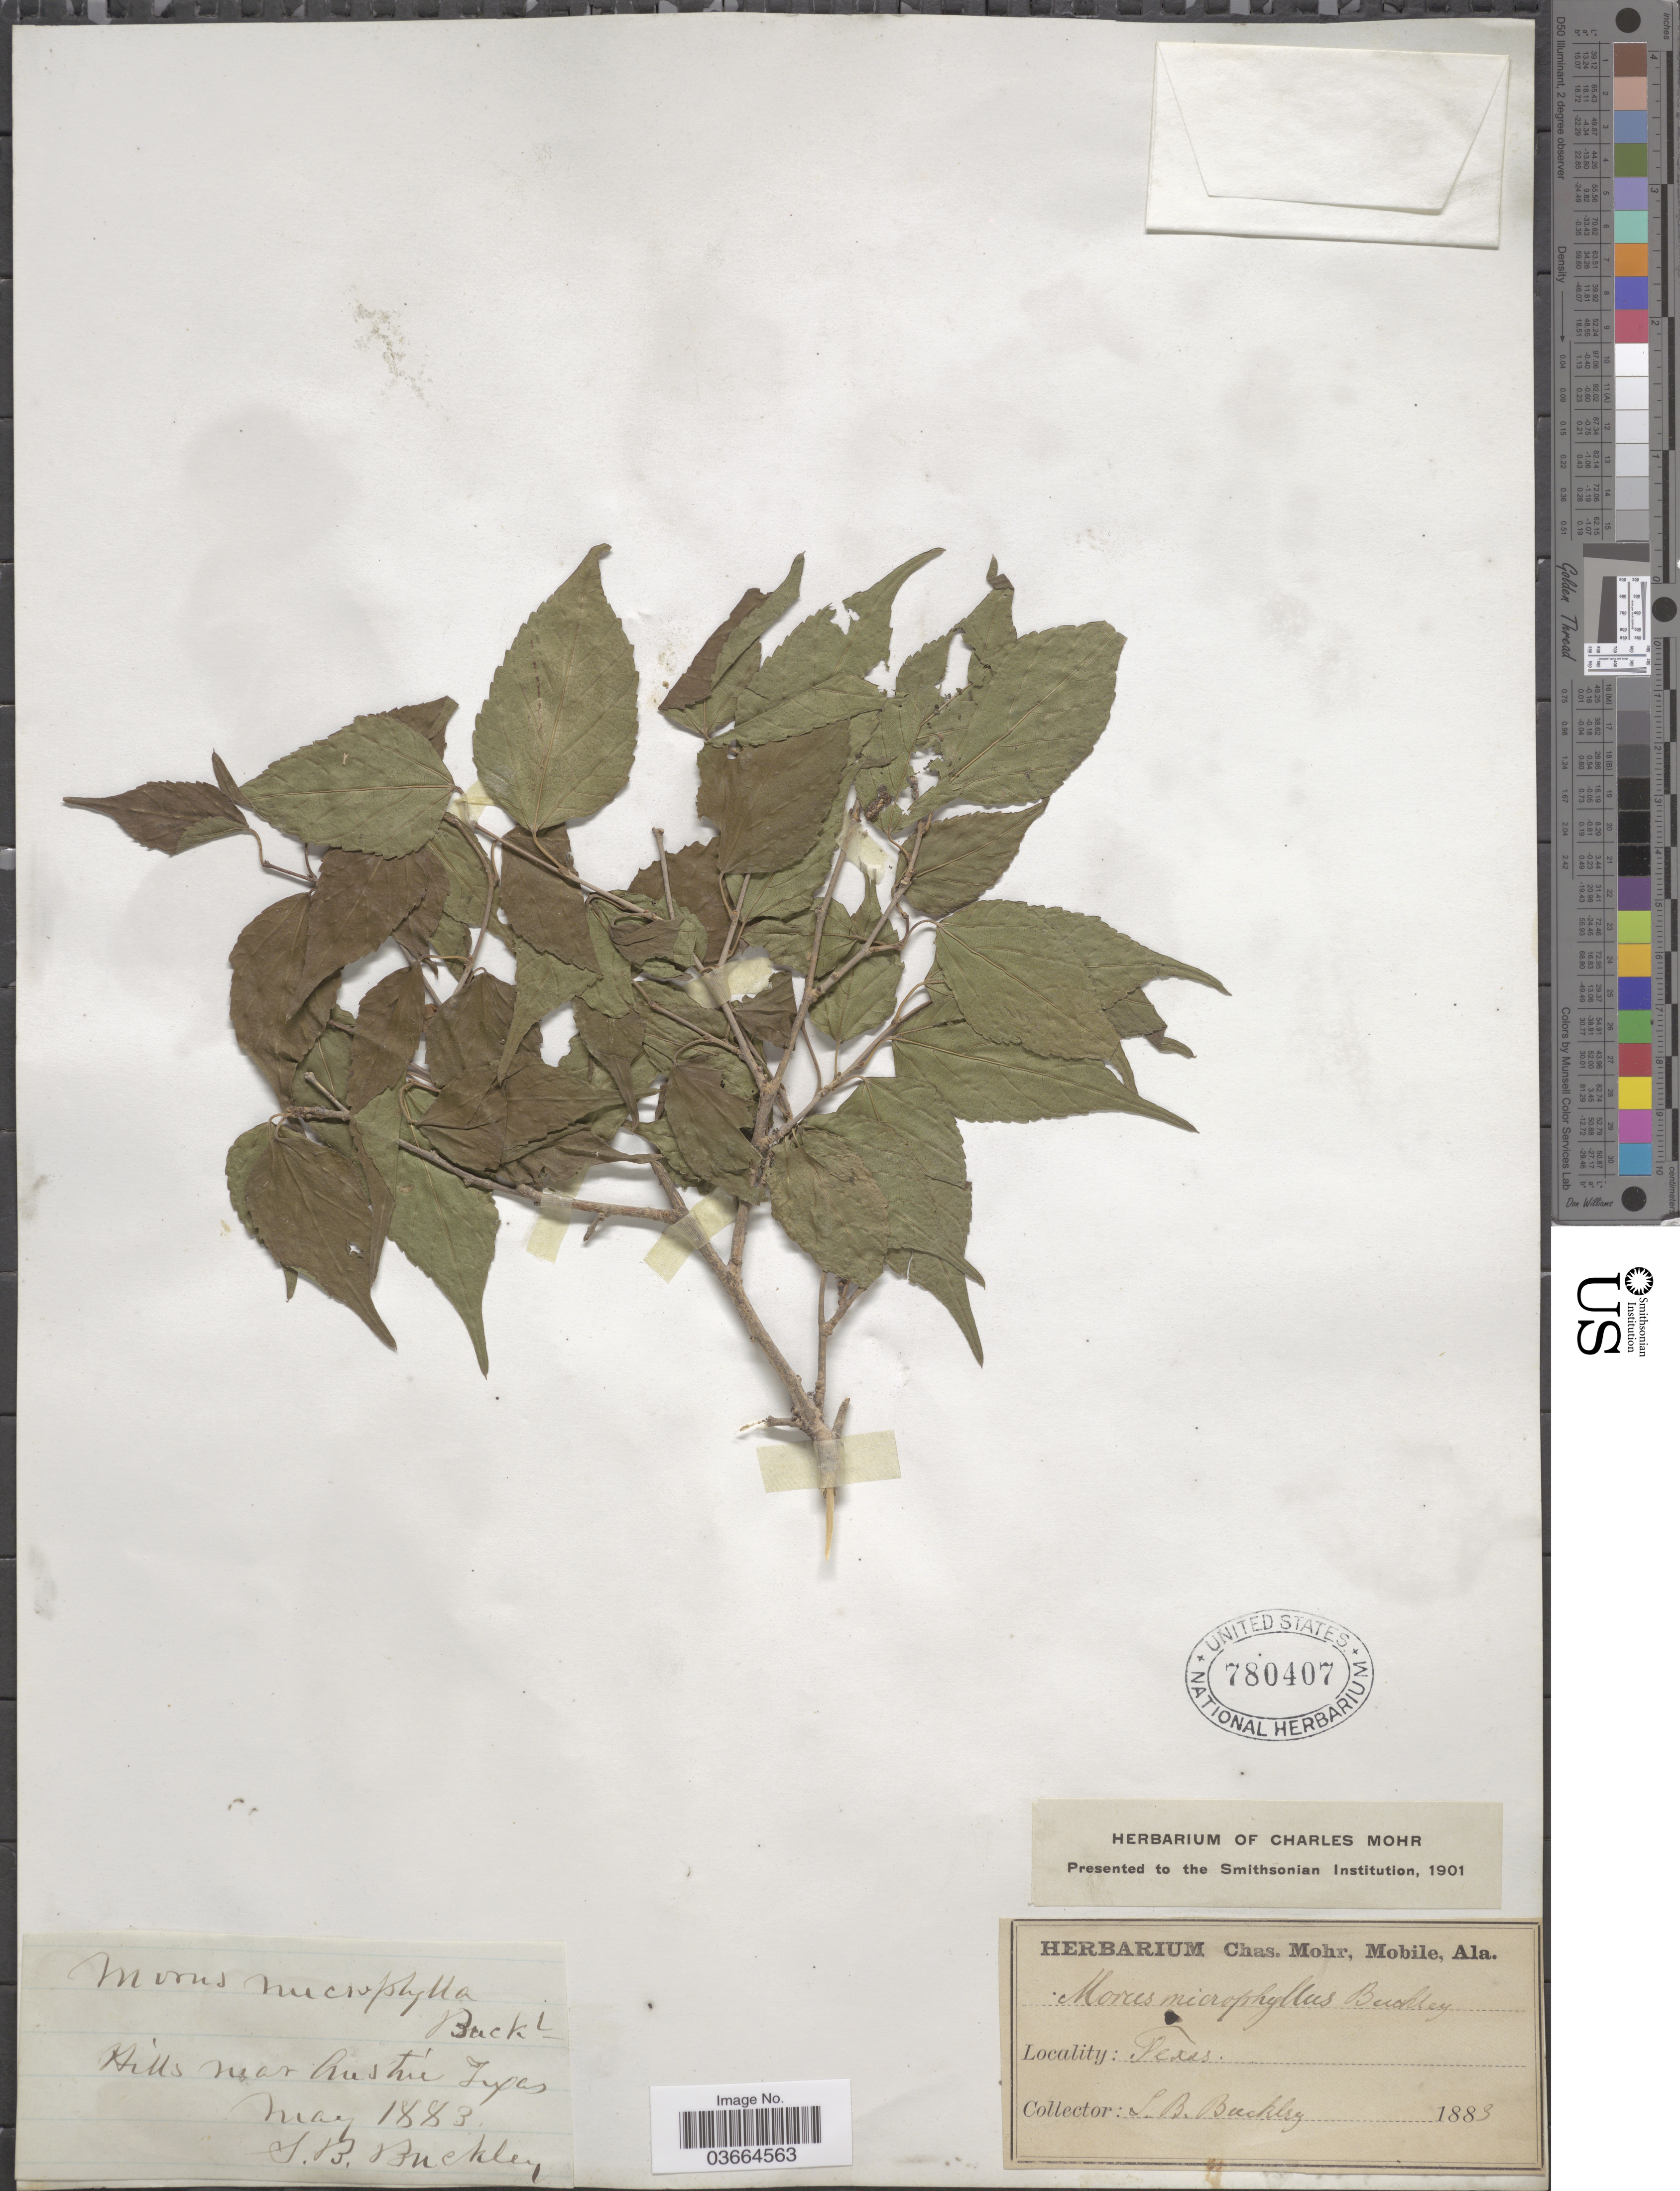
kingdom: Plantae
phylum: Tracheophyta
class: Magnoliopsida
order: Rosales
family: Moraceae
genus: Morus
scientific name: Morus microphylla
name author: Buckley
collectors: S. B. Buckley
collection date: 1883-05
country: United States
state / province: Texas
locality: Hills near Austin.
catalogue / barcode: US 780407